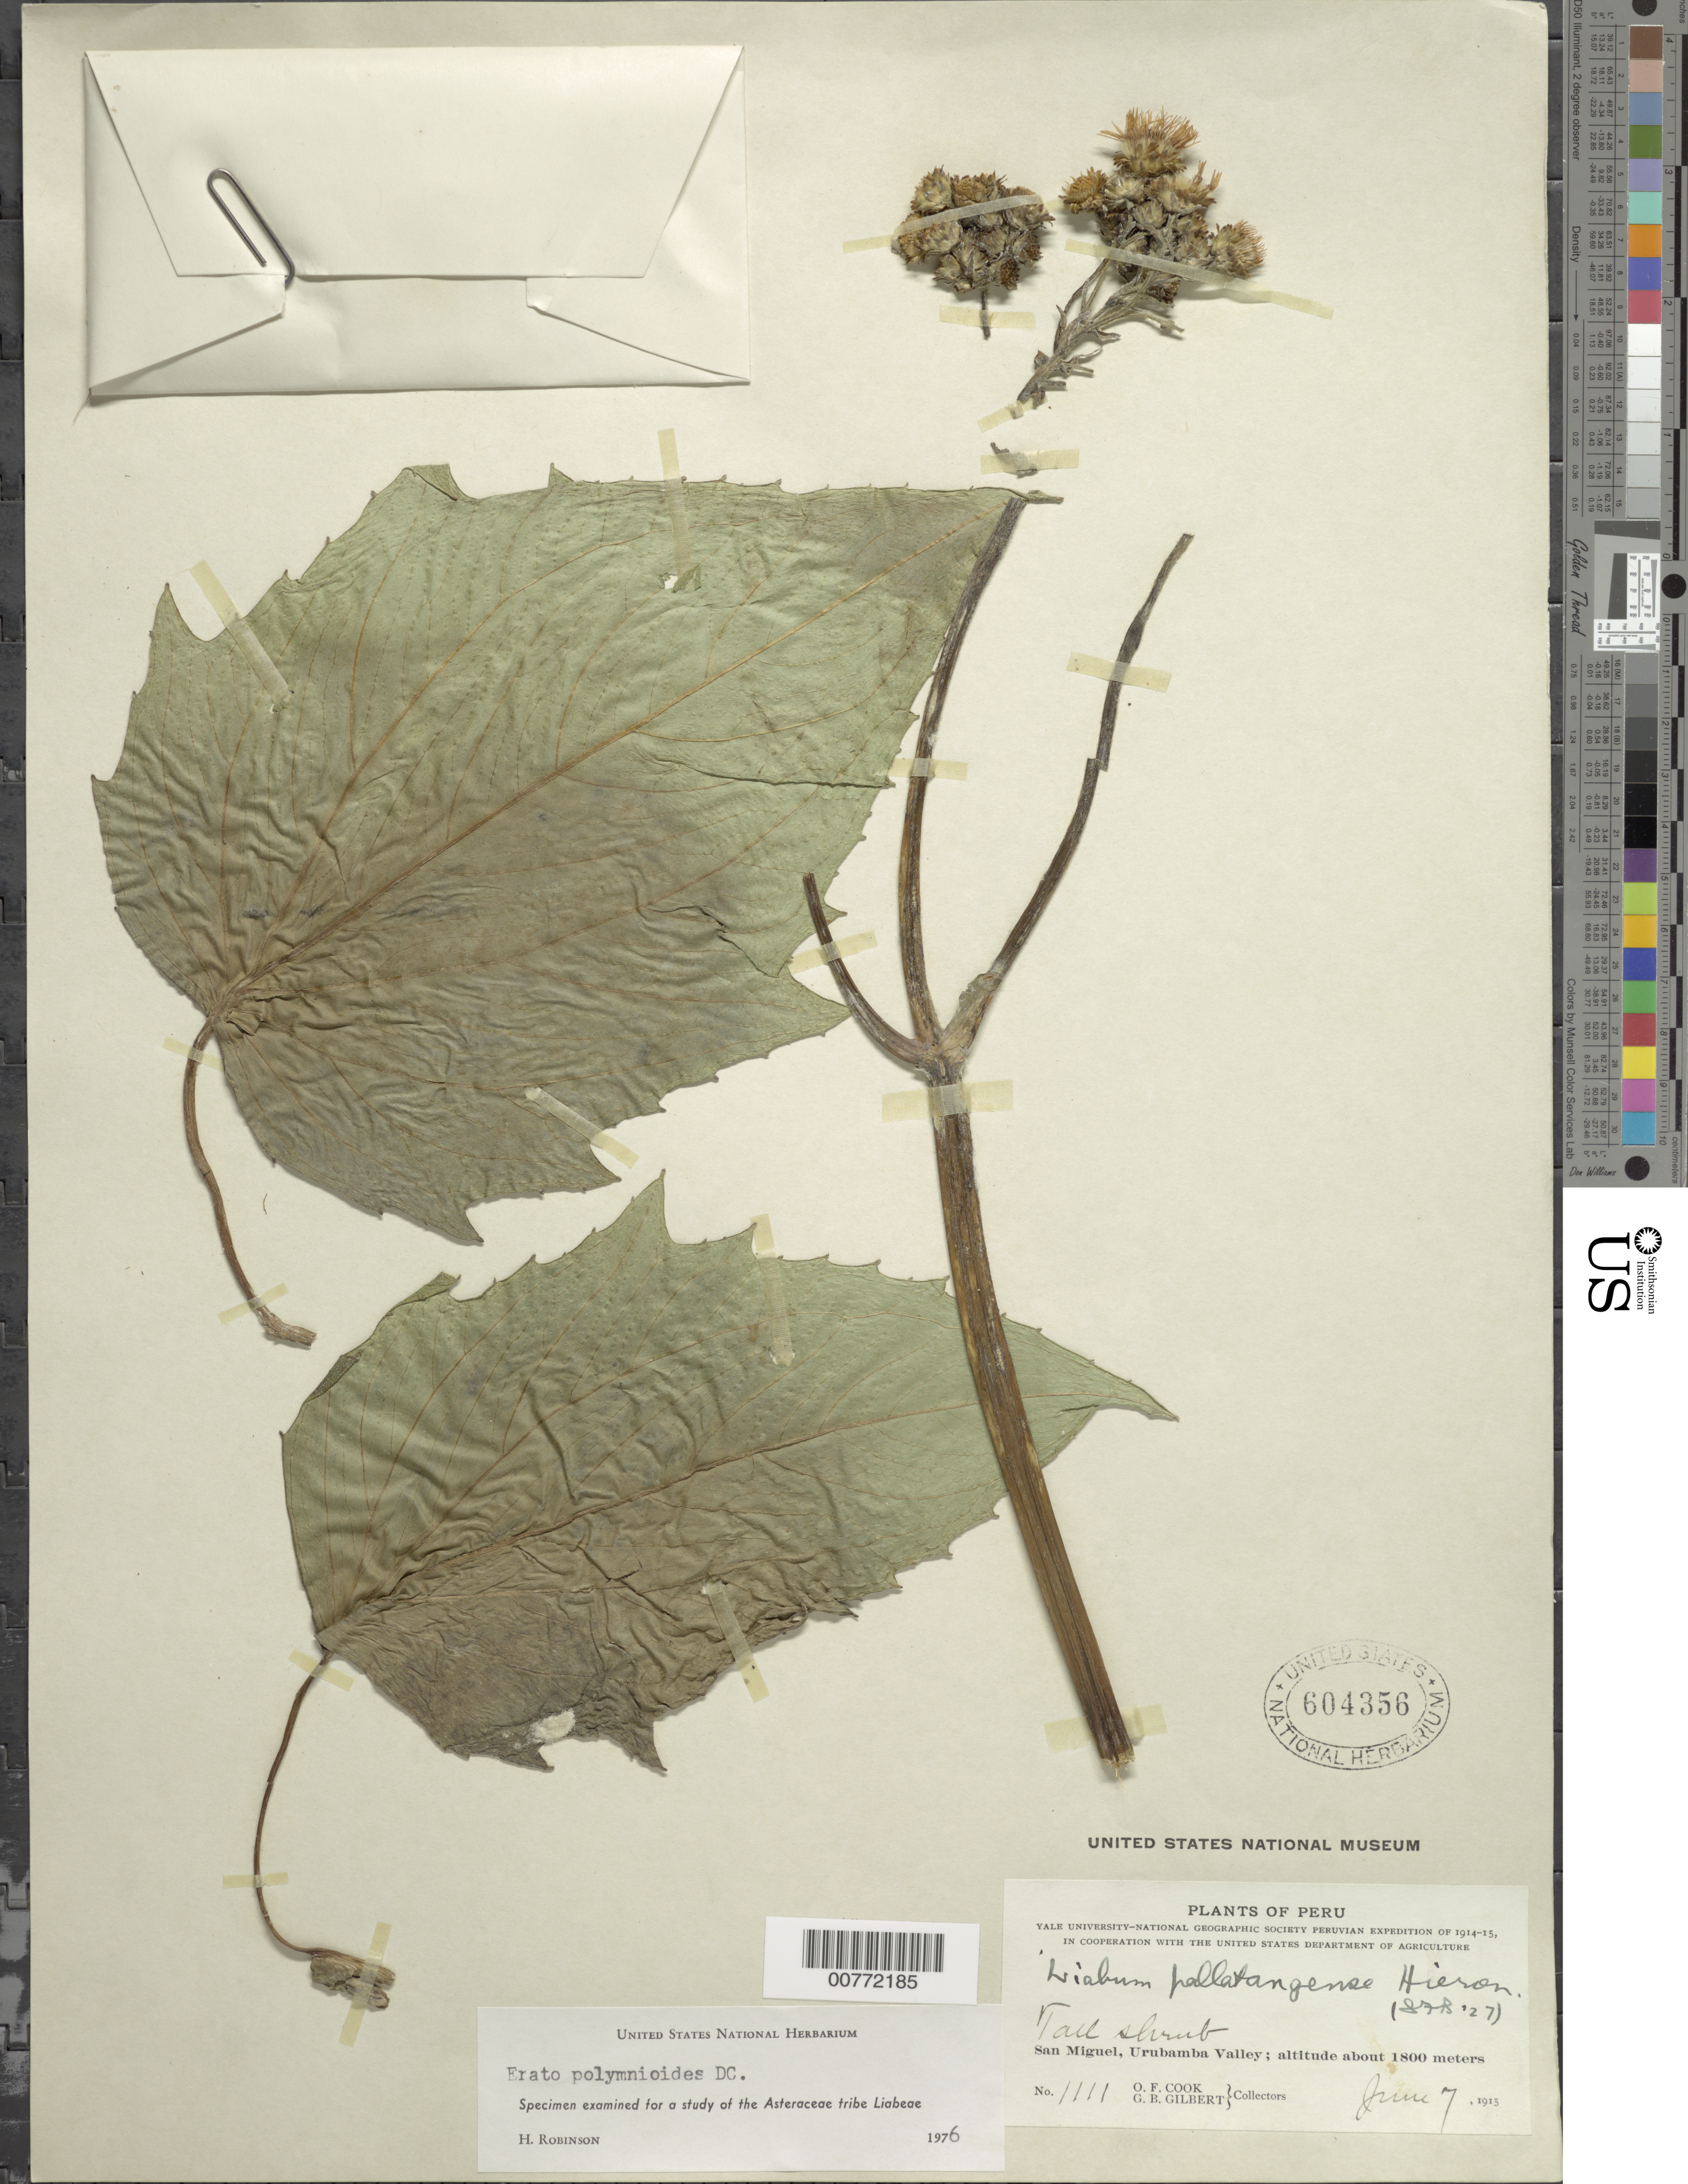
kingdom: Plantae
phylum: Tracheophyta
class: Magnoliopsida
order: Asterales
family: Asteraceae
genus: Erato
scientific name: Erato polymnioides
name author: DC.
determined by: Robinson, Harold E., (US)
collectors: O. F. Cook & G. B. Gilbert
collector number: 1111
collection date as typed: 7 June 1915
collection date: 1915-06-07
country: Peru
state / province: Cusco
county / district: Urubamba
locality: San Miguel, Urubamba Valley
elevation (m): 1800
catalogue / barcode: US 604356